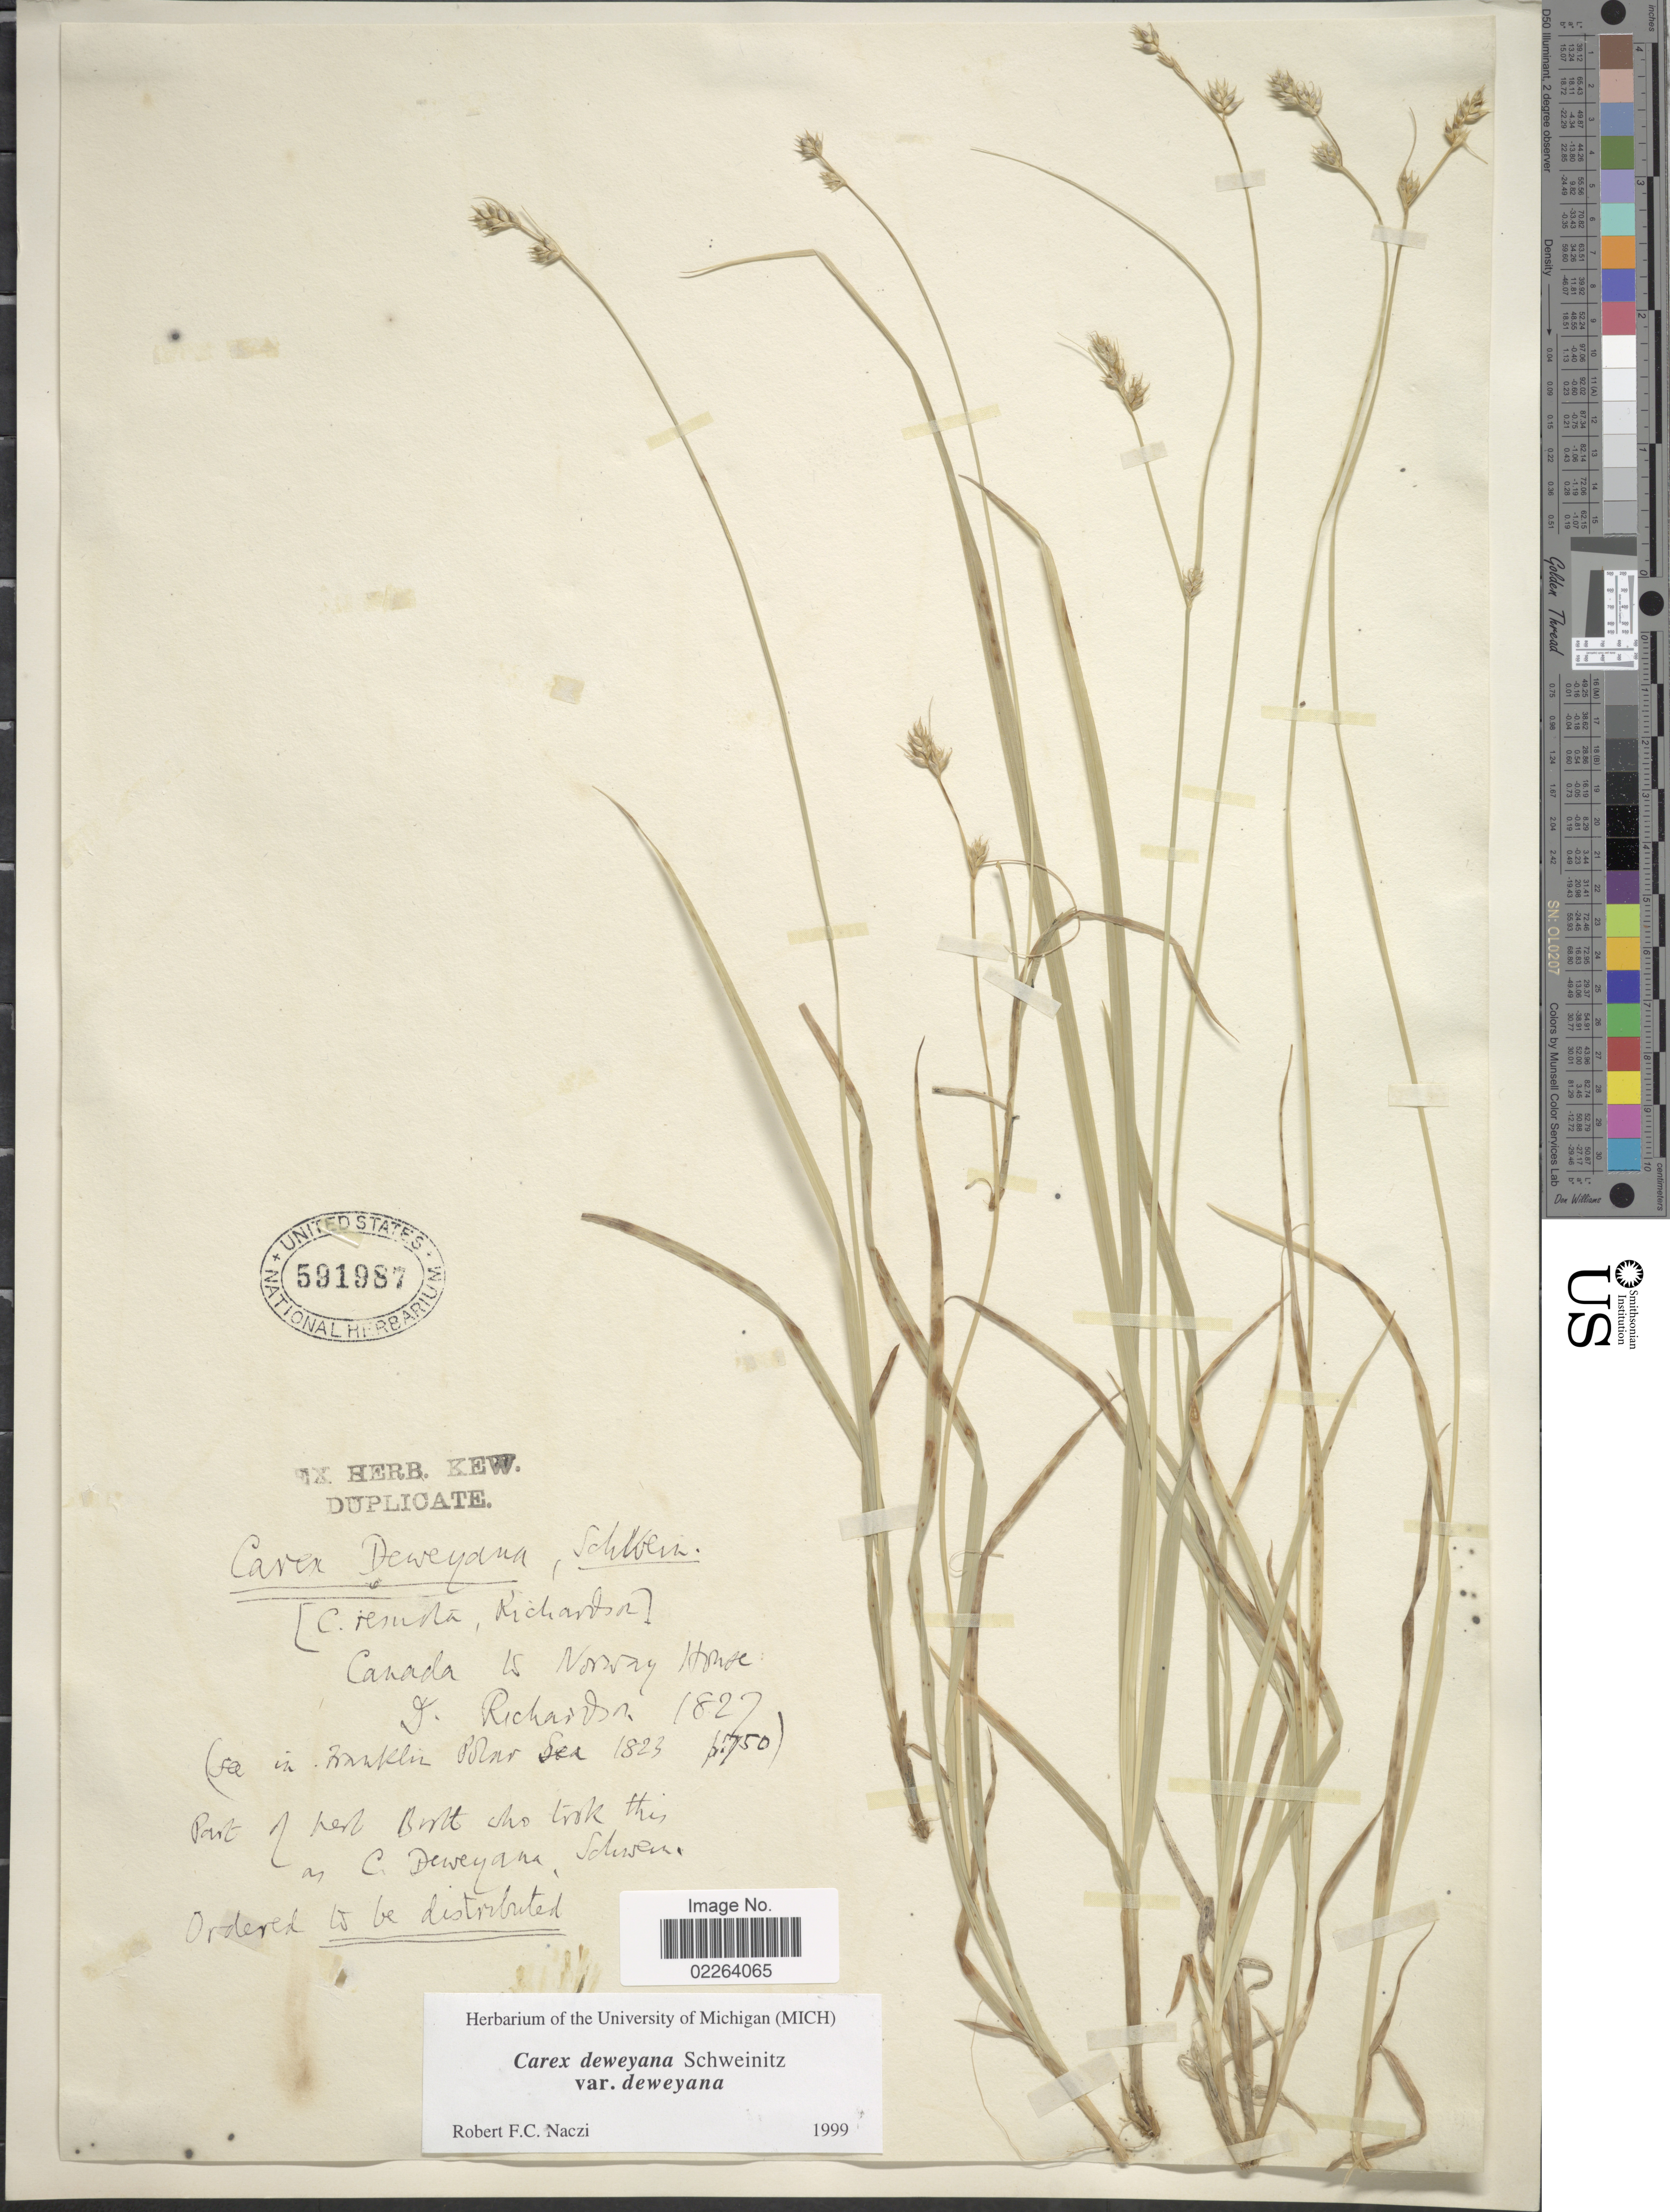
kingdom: Plantae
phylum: Tracheophyta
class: Liliopsida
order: Poales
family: Cyperaceae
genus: Carex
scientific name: Carex deweyana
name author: Schwein.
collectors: D. Richardson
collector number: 750?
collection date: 1827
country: Canada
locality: Canada W Norway House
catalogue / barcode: US 591987